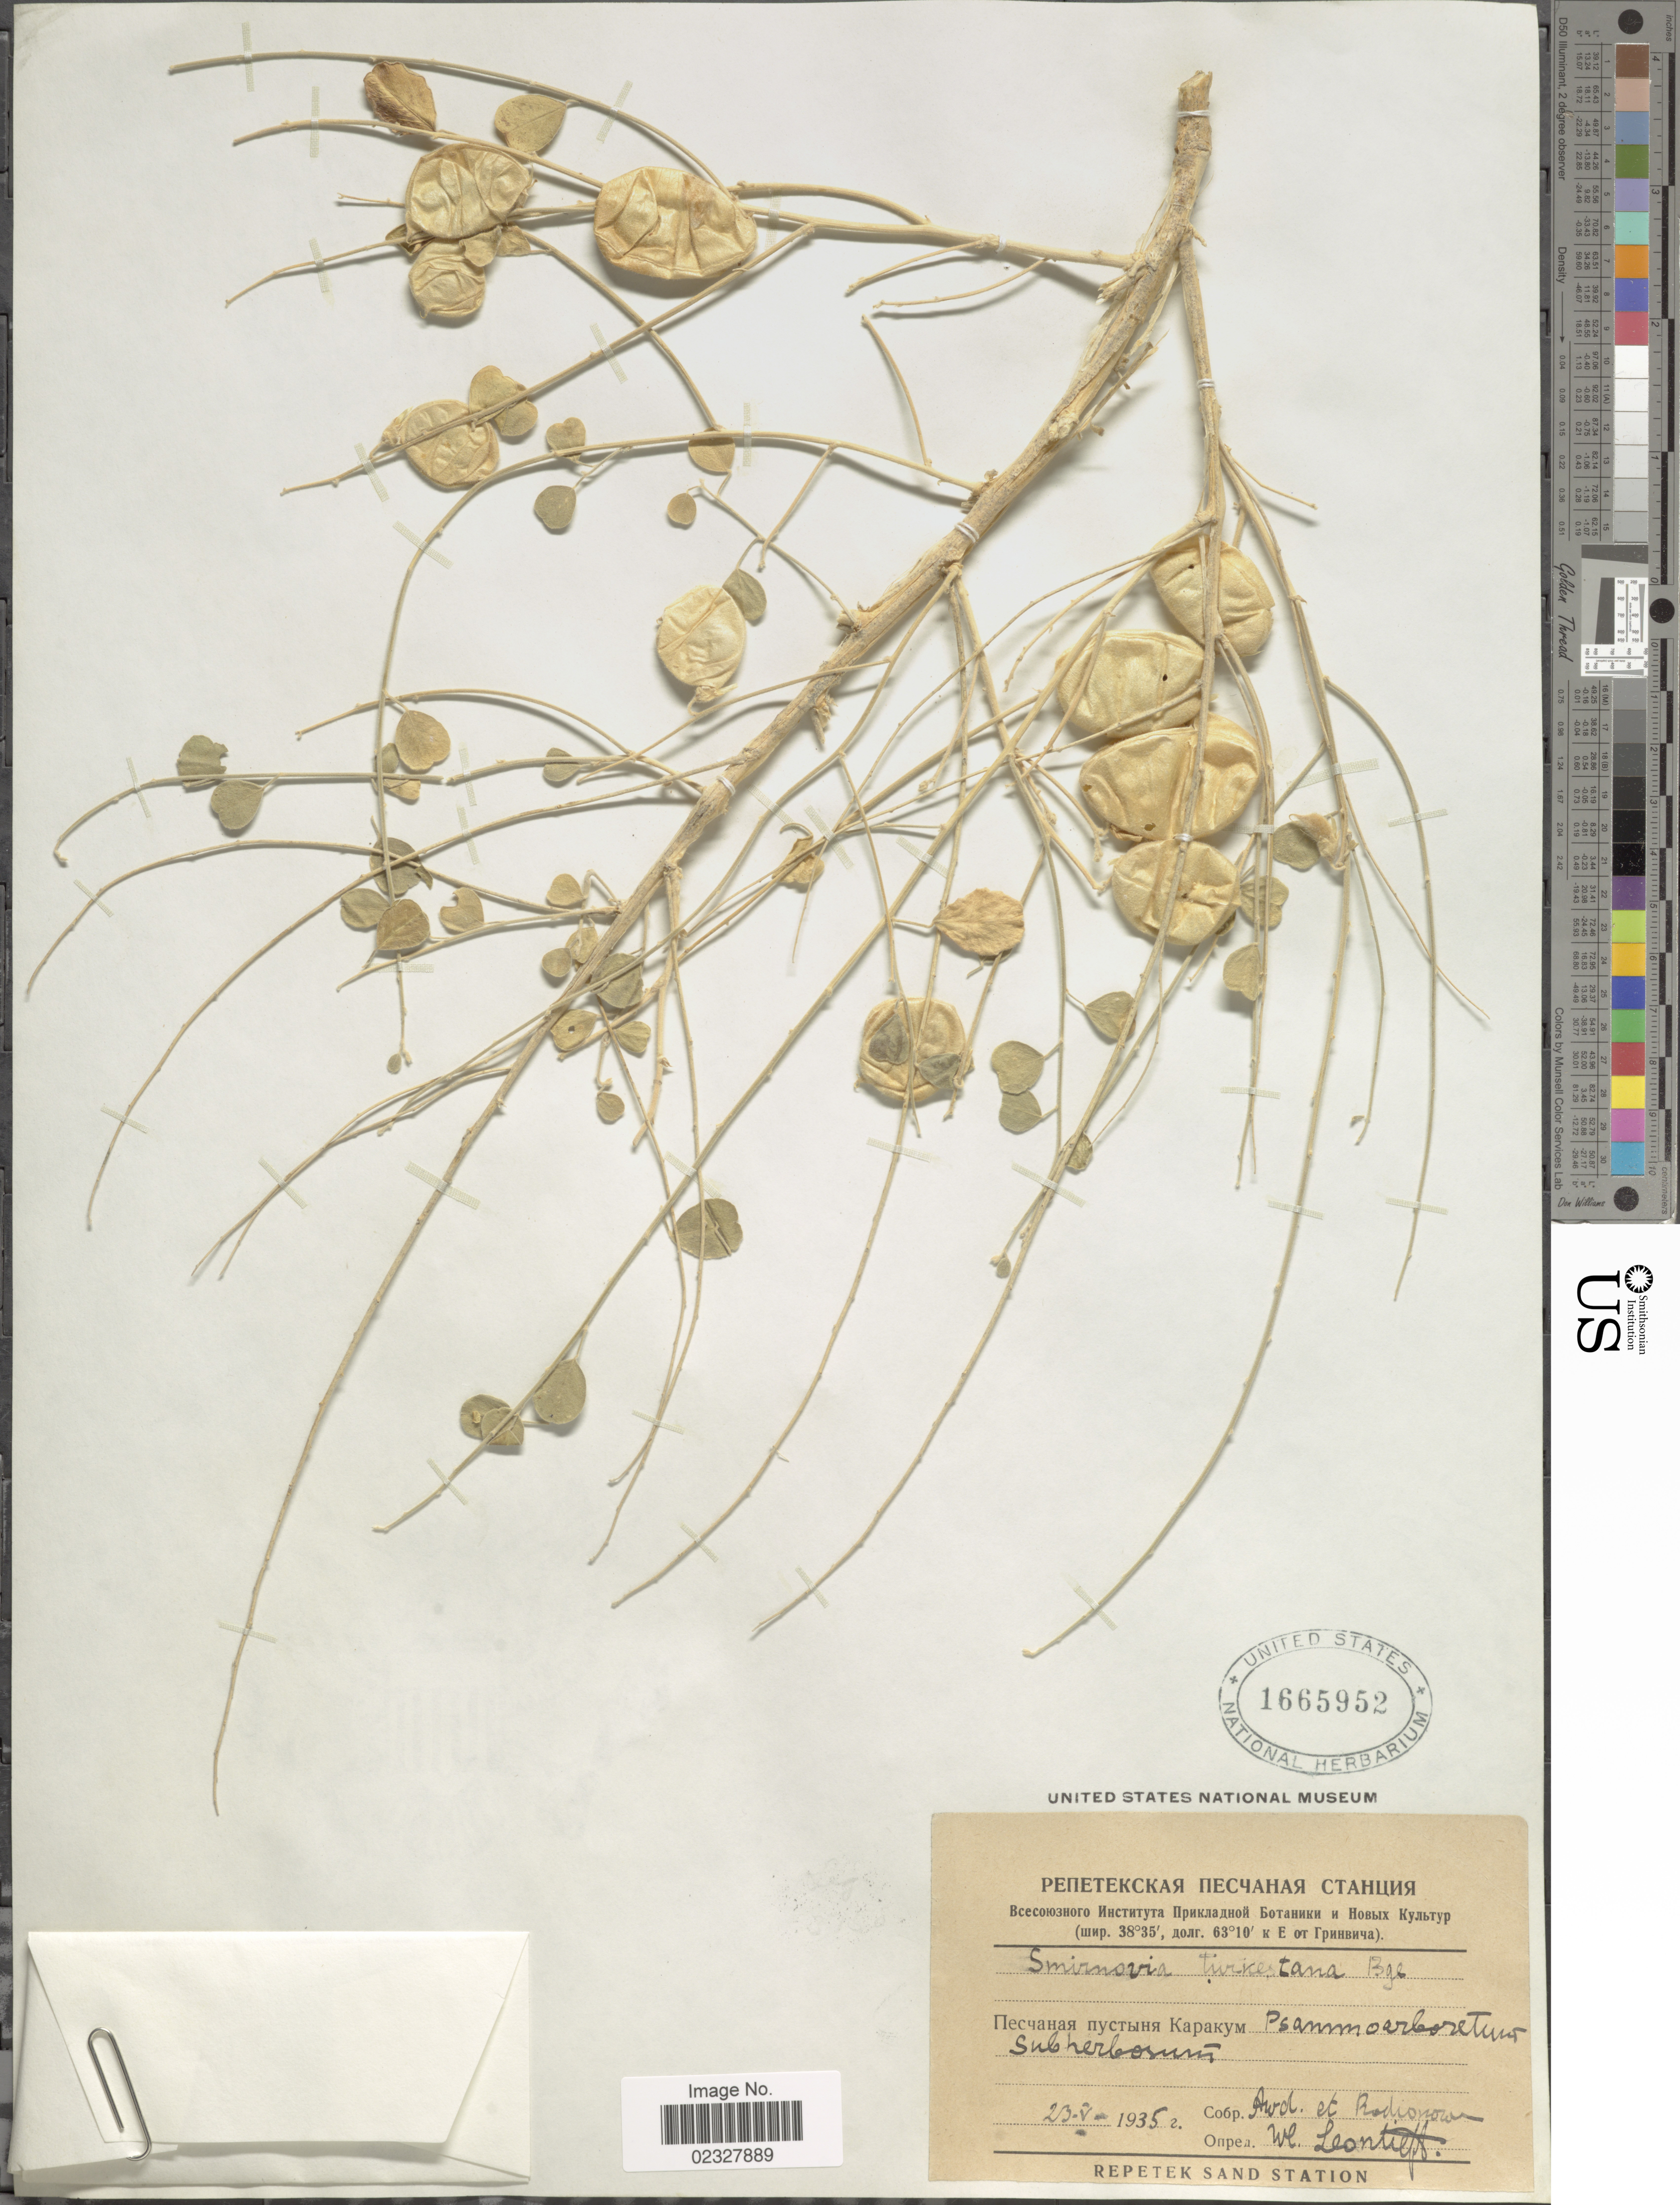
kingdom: Plantae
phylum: Tracheophyta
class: Magnoliopsida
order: Fabales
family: Fabaceae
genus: Smirnowia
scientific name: Smirnowia turkestana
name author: Bunge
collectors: Rodionov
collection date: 1935-05-23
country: Turkmenistan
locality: Karakum Desert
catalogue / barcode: US 1665952